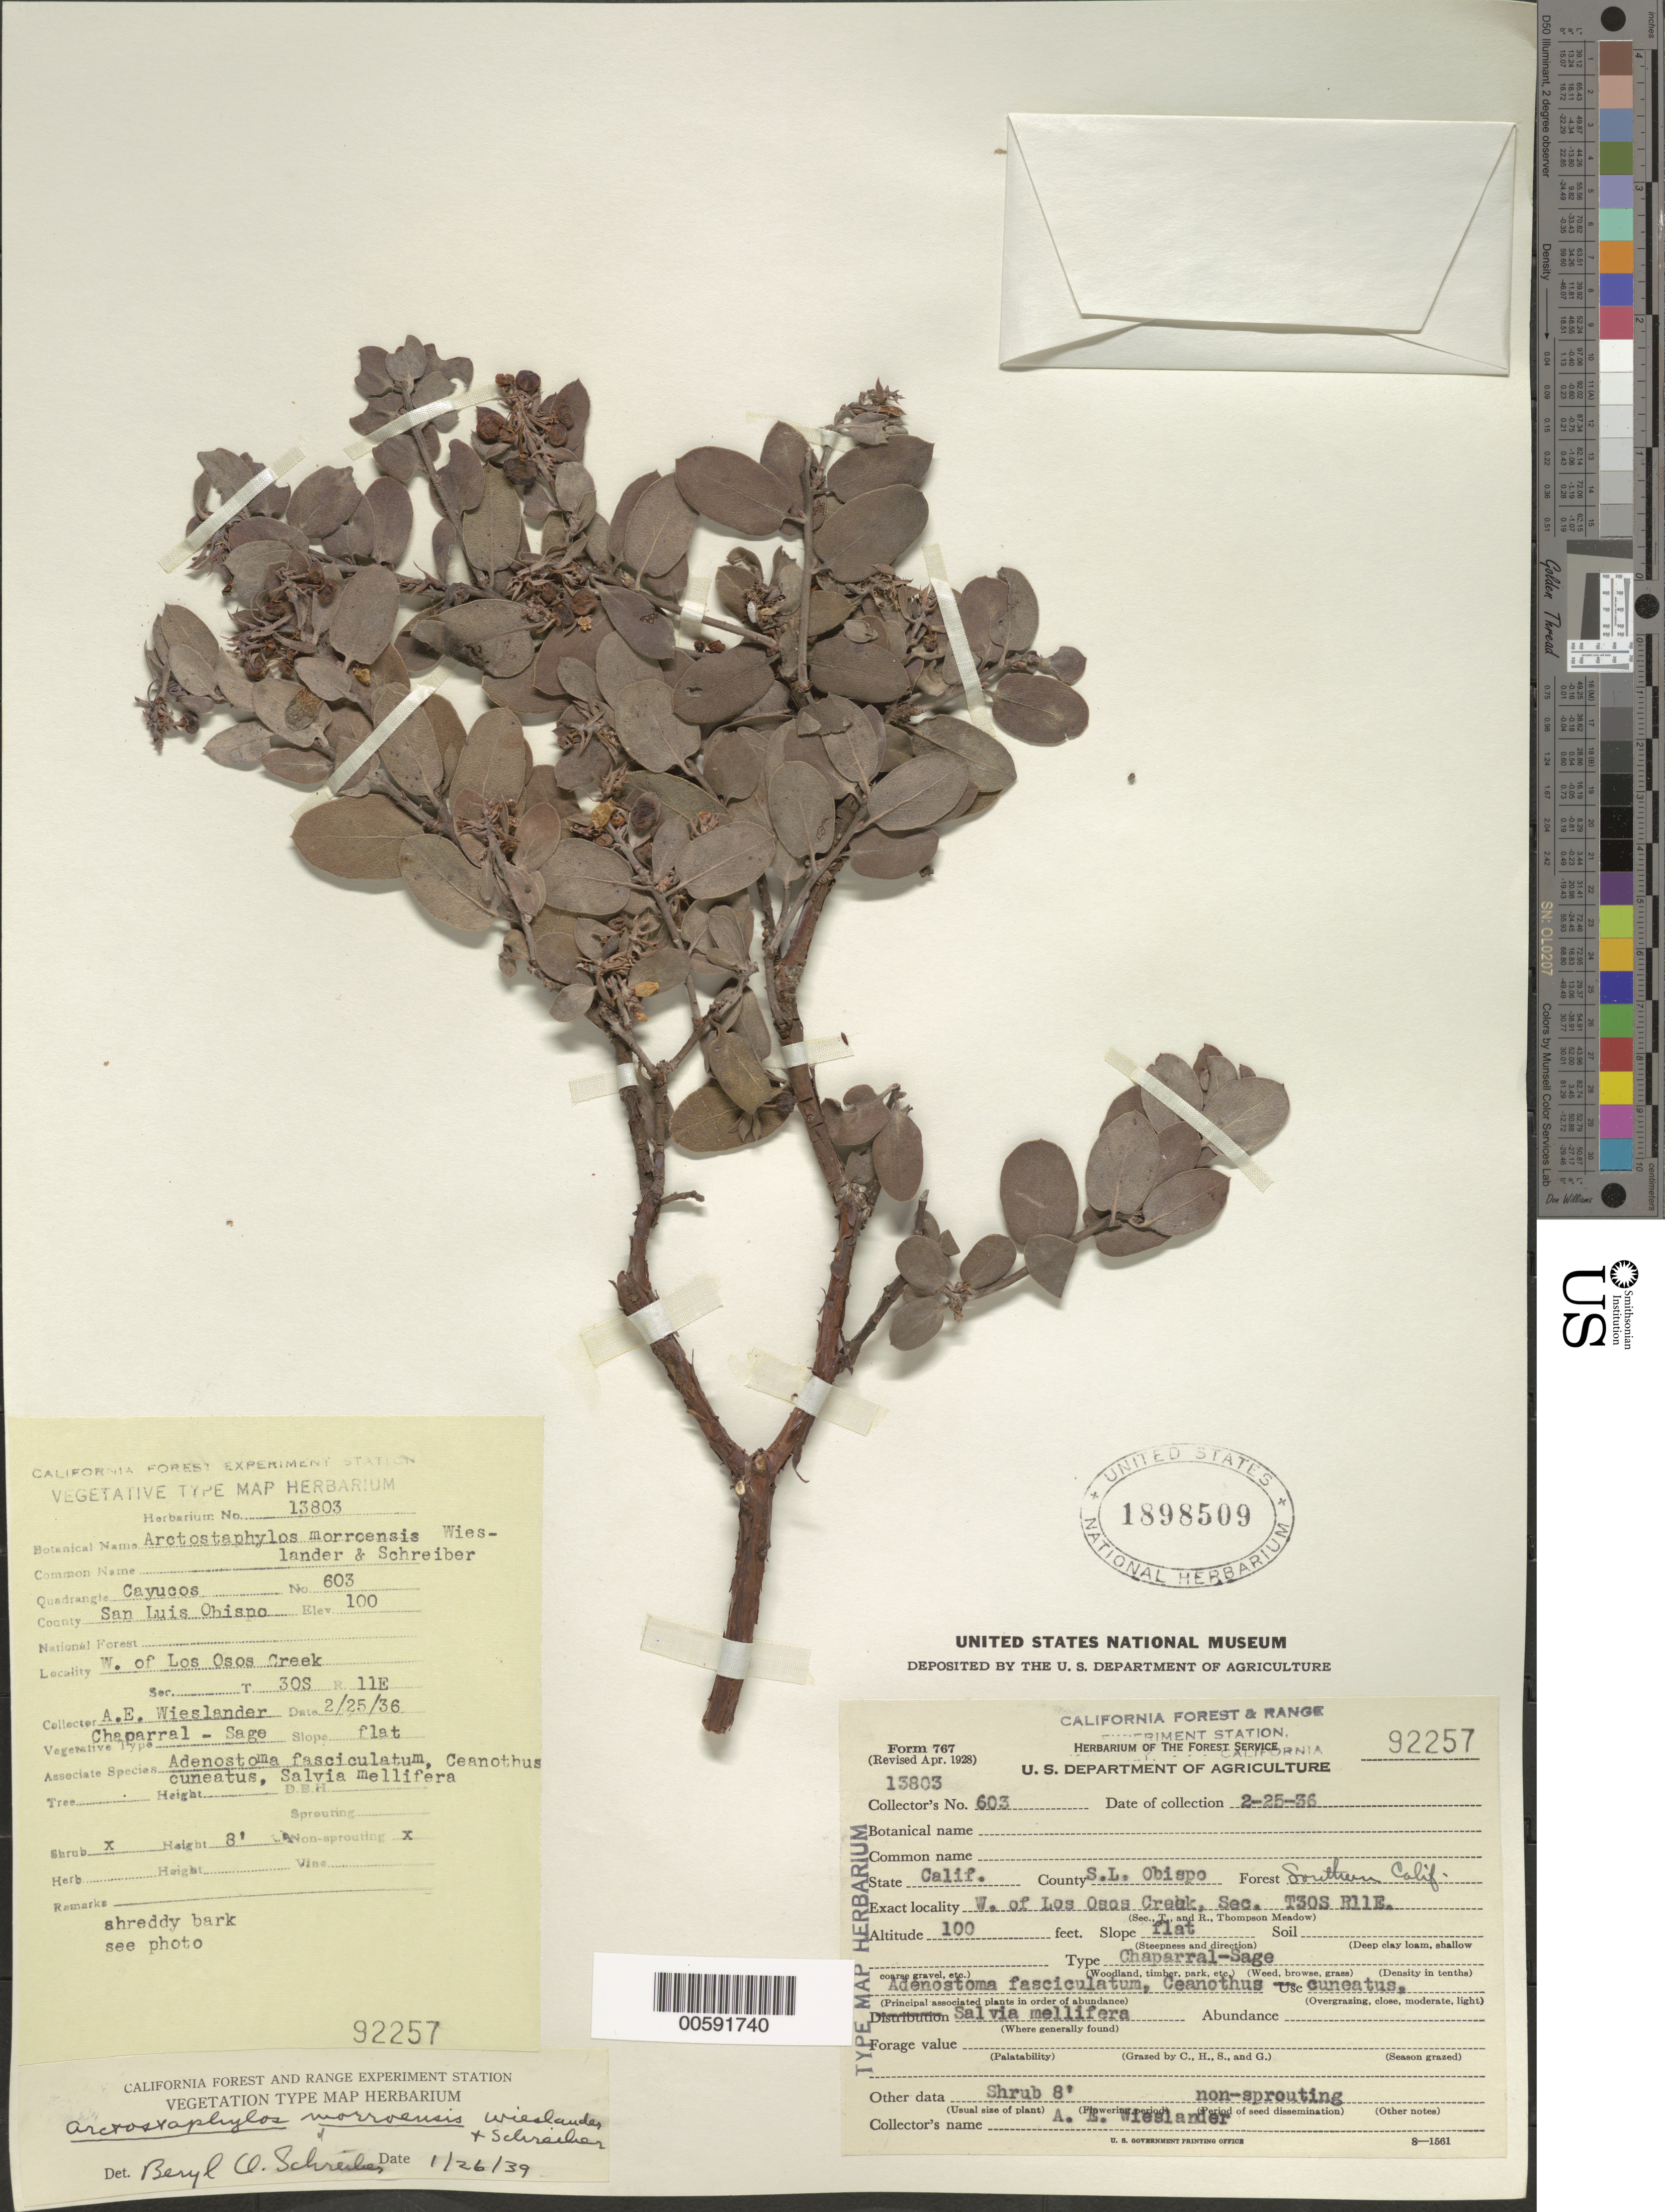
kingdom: Plantae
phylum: Tracheophyta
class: Magnoliopsida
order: Ericales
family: Ericaceae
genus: Arctostaphylos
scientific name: Arctostaphylos morroensis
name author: Wiesl. & B. Schreiber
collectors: A. E. Wieslander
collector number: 603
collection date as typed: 25 Feb 1936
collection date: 1936-02-25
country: United States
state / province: California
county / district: San Luis Obispo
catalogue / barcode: US 1898509